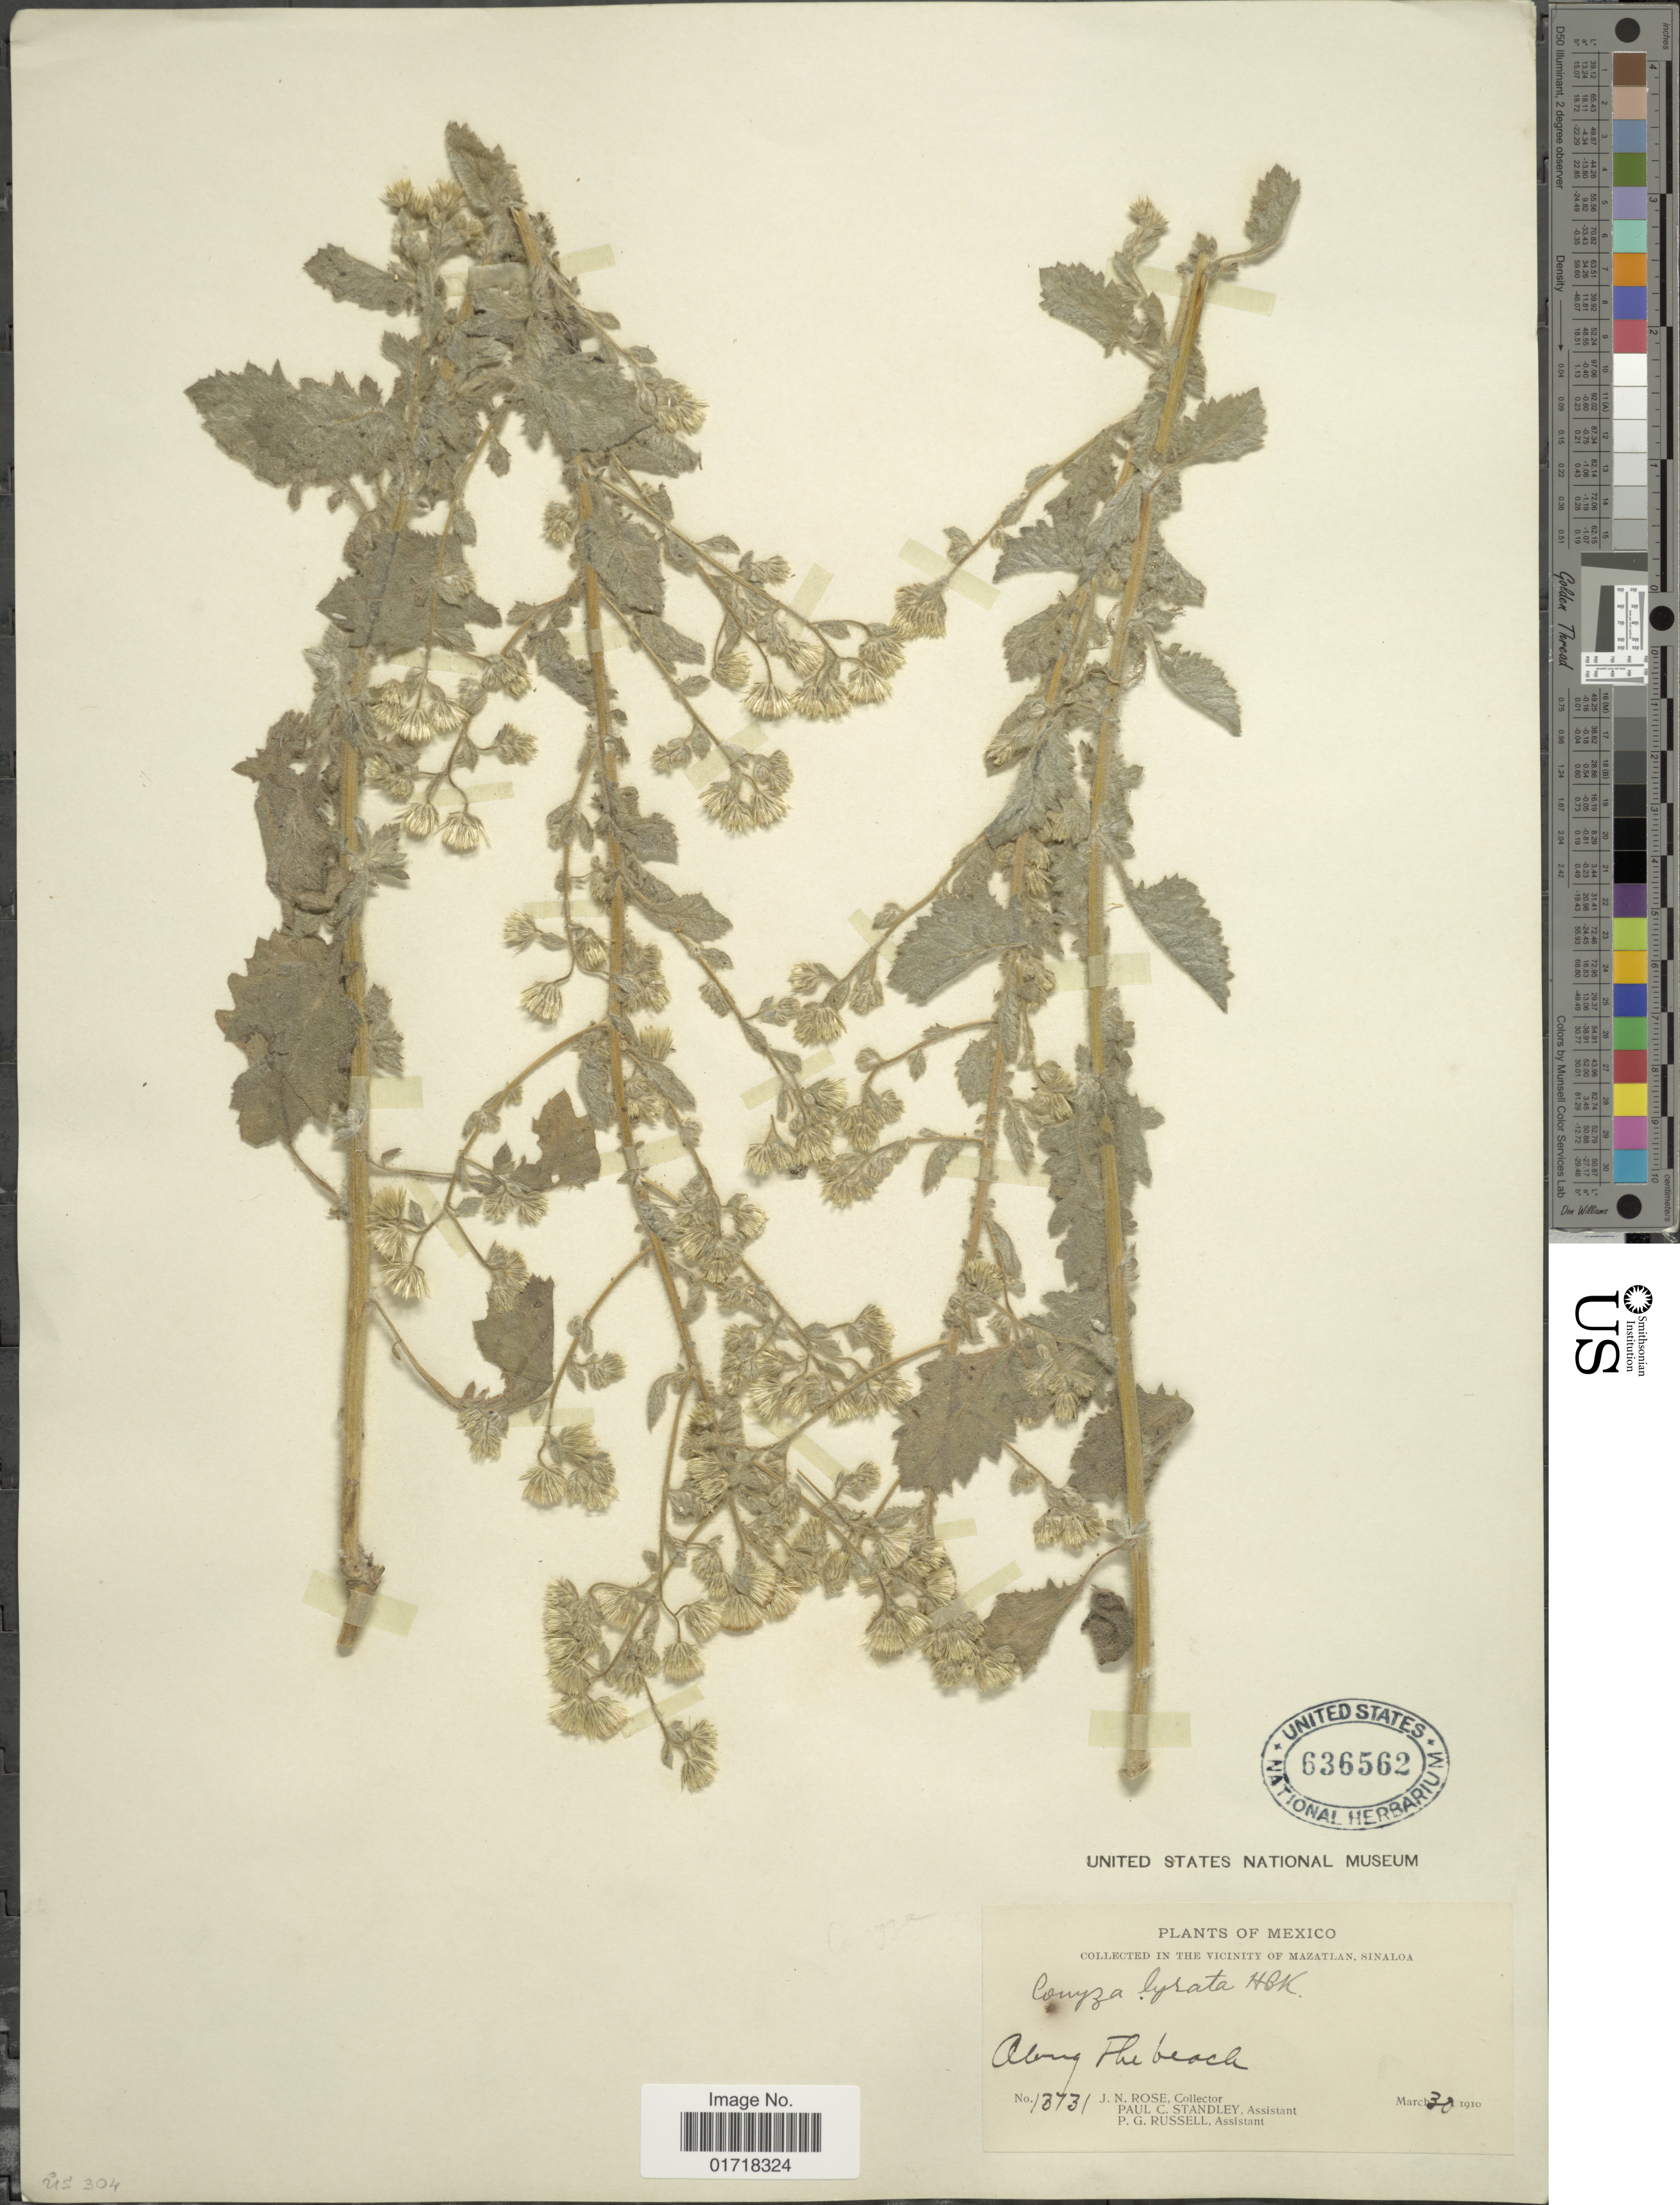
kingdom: Plantae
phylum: Tracheophyta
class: Magnoliopsida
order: Asterales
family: Asteraceae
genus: Pseudoconyza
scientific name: Pseudoconyza lyrata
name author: (Kunth) Cuatrec.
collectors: J. N. Rose, P. C. Standley & P. G. Russell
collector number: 13731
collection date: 1910-03-30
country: Mexico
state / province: Sinaloa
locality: In the Vicinity of Mazatlan, Sinaloa, Along The Beach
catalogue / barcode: US 636562